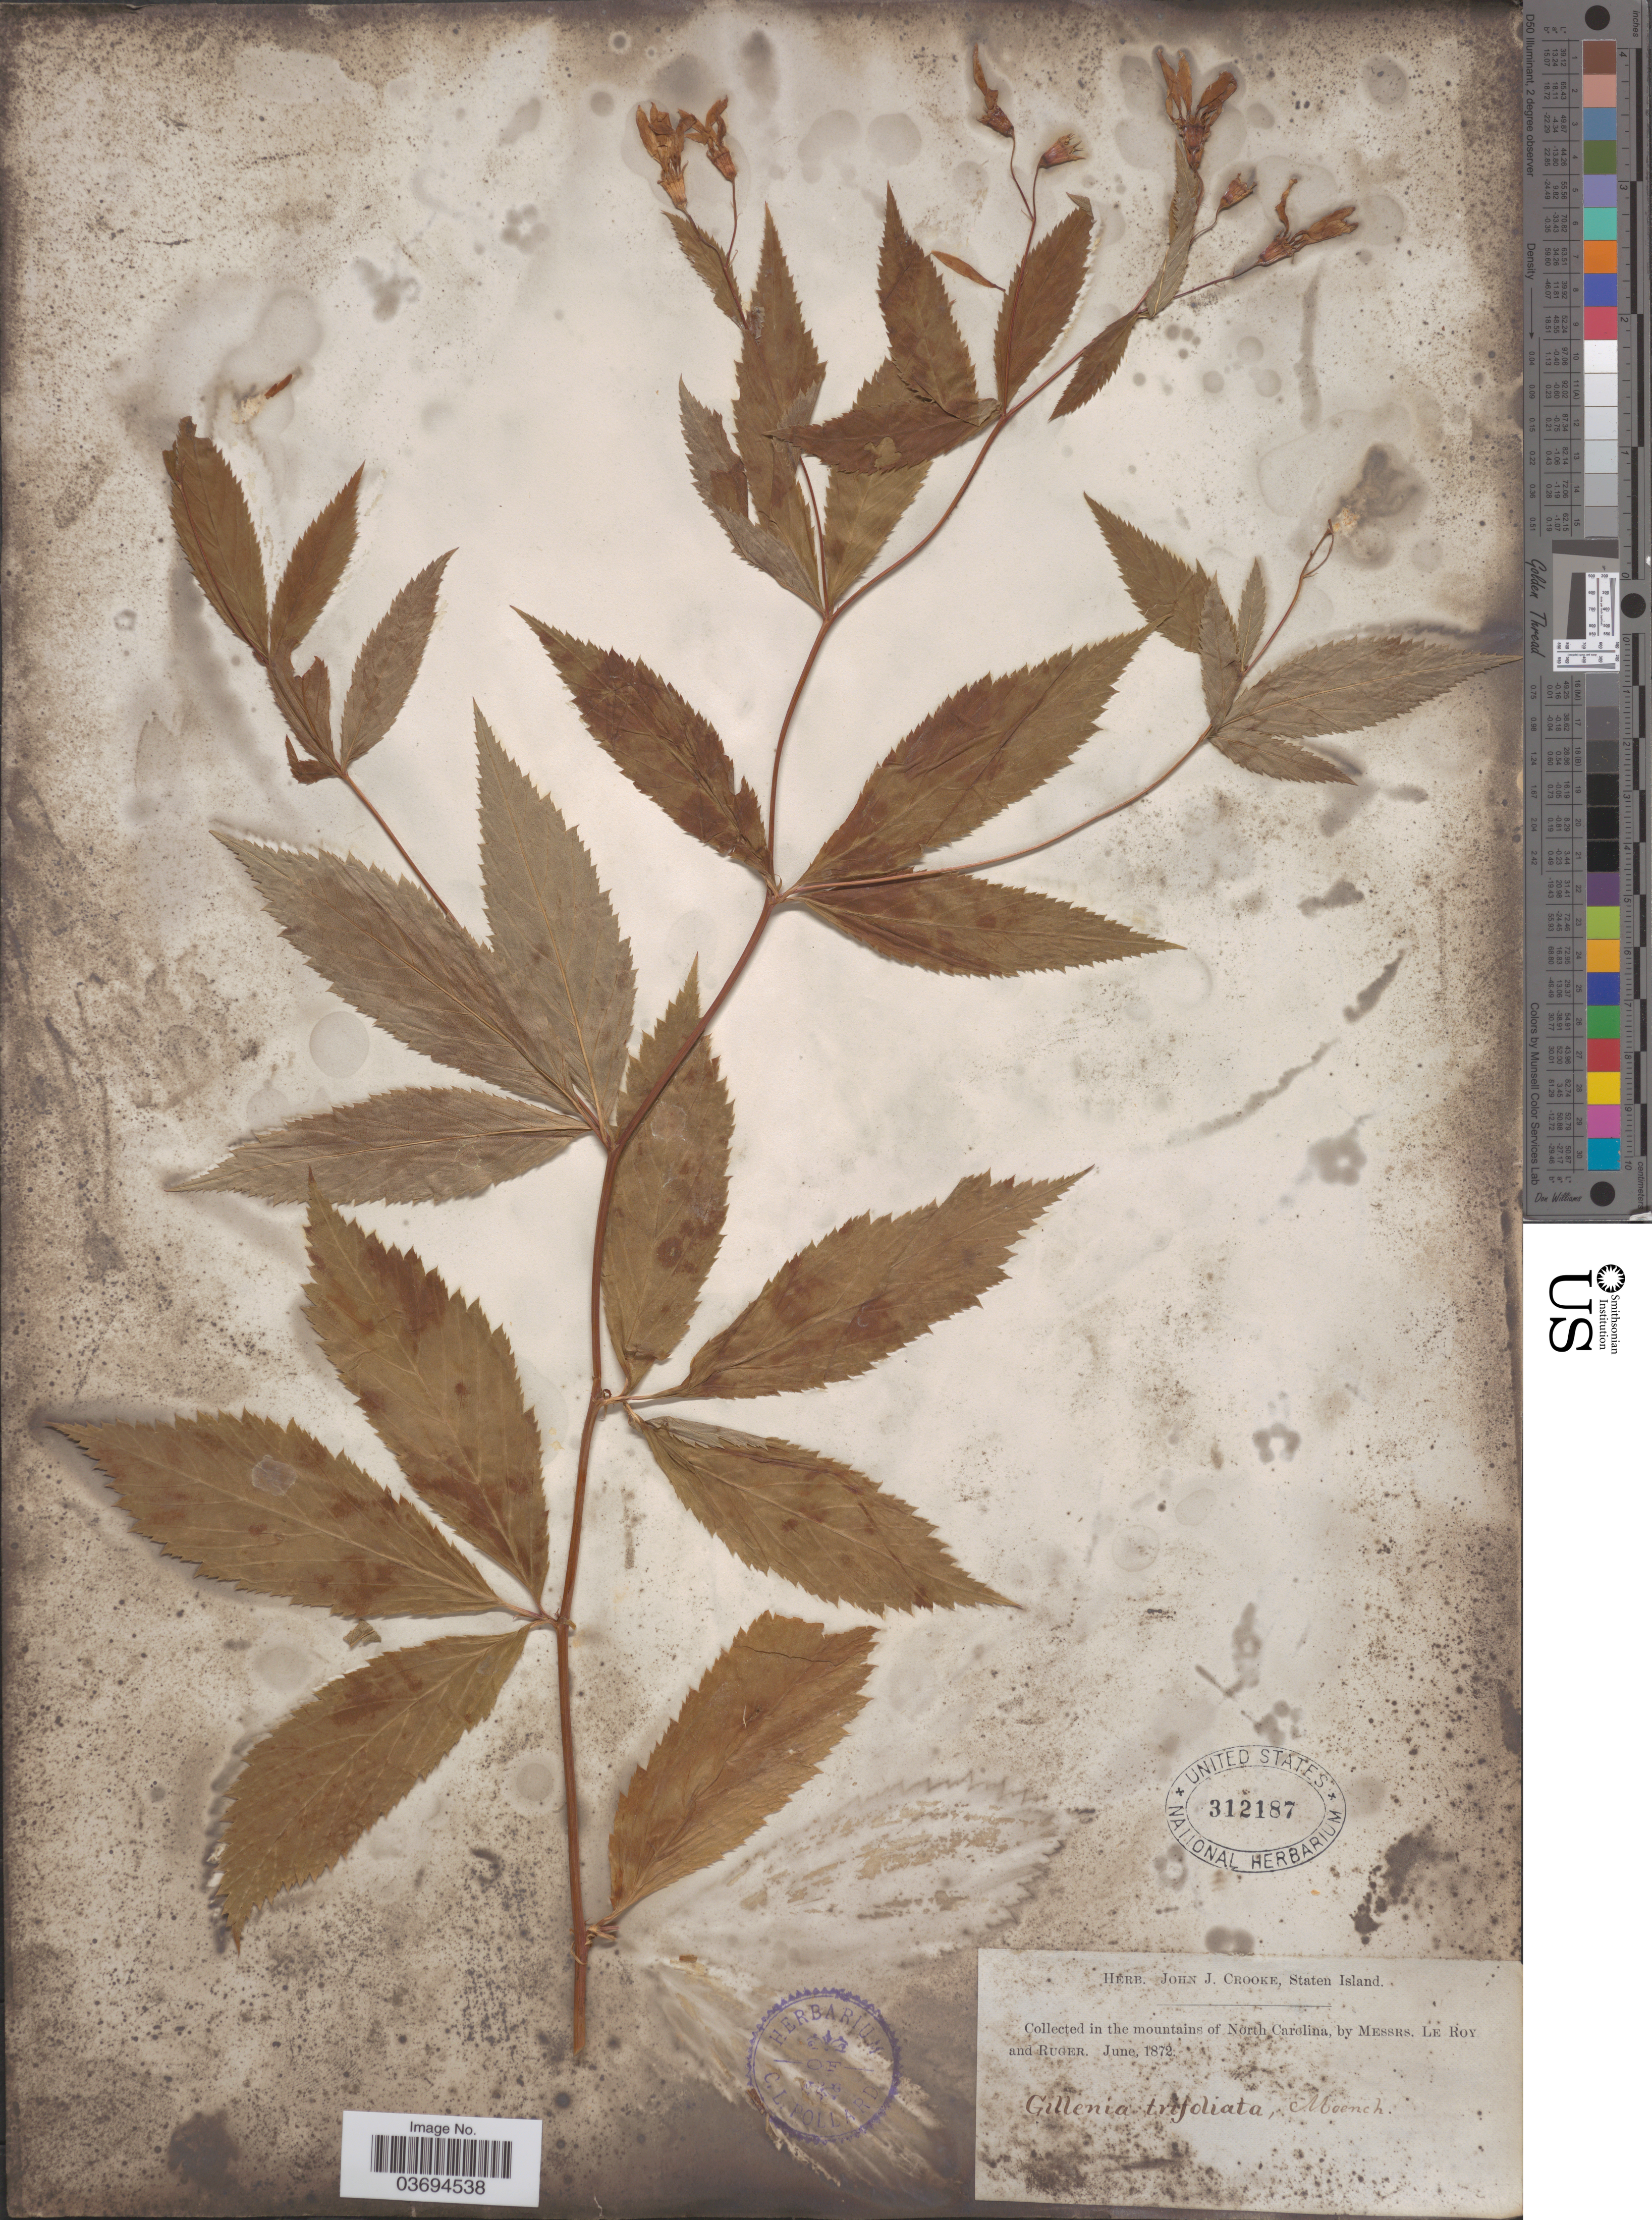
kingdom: Plantae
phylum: Tracheophyta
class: Magnoliopsida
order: Rosales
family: Rosaceae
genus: Gillenia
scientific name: Gillenia trifoliata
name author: (L.) Moench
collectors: M. Le Roy & Ruger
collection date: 1872-06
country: United States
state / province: North Carolina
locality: In the mountains of North Carolina.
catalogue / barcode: US 312187